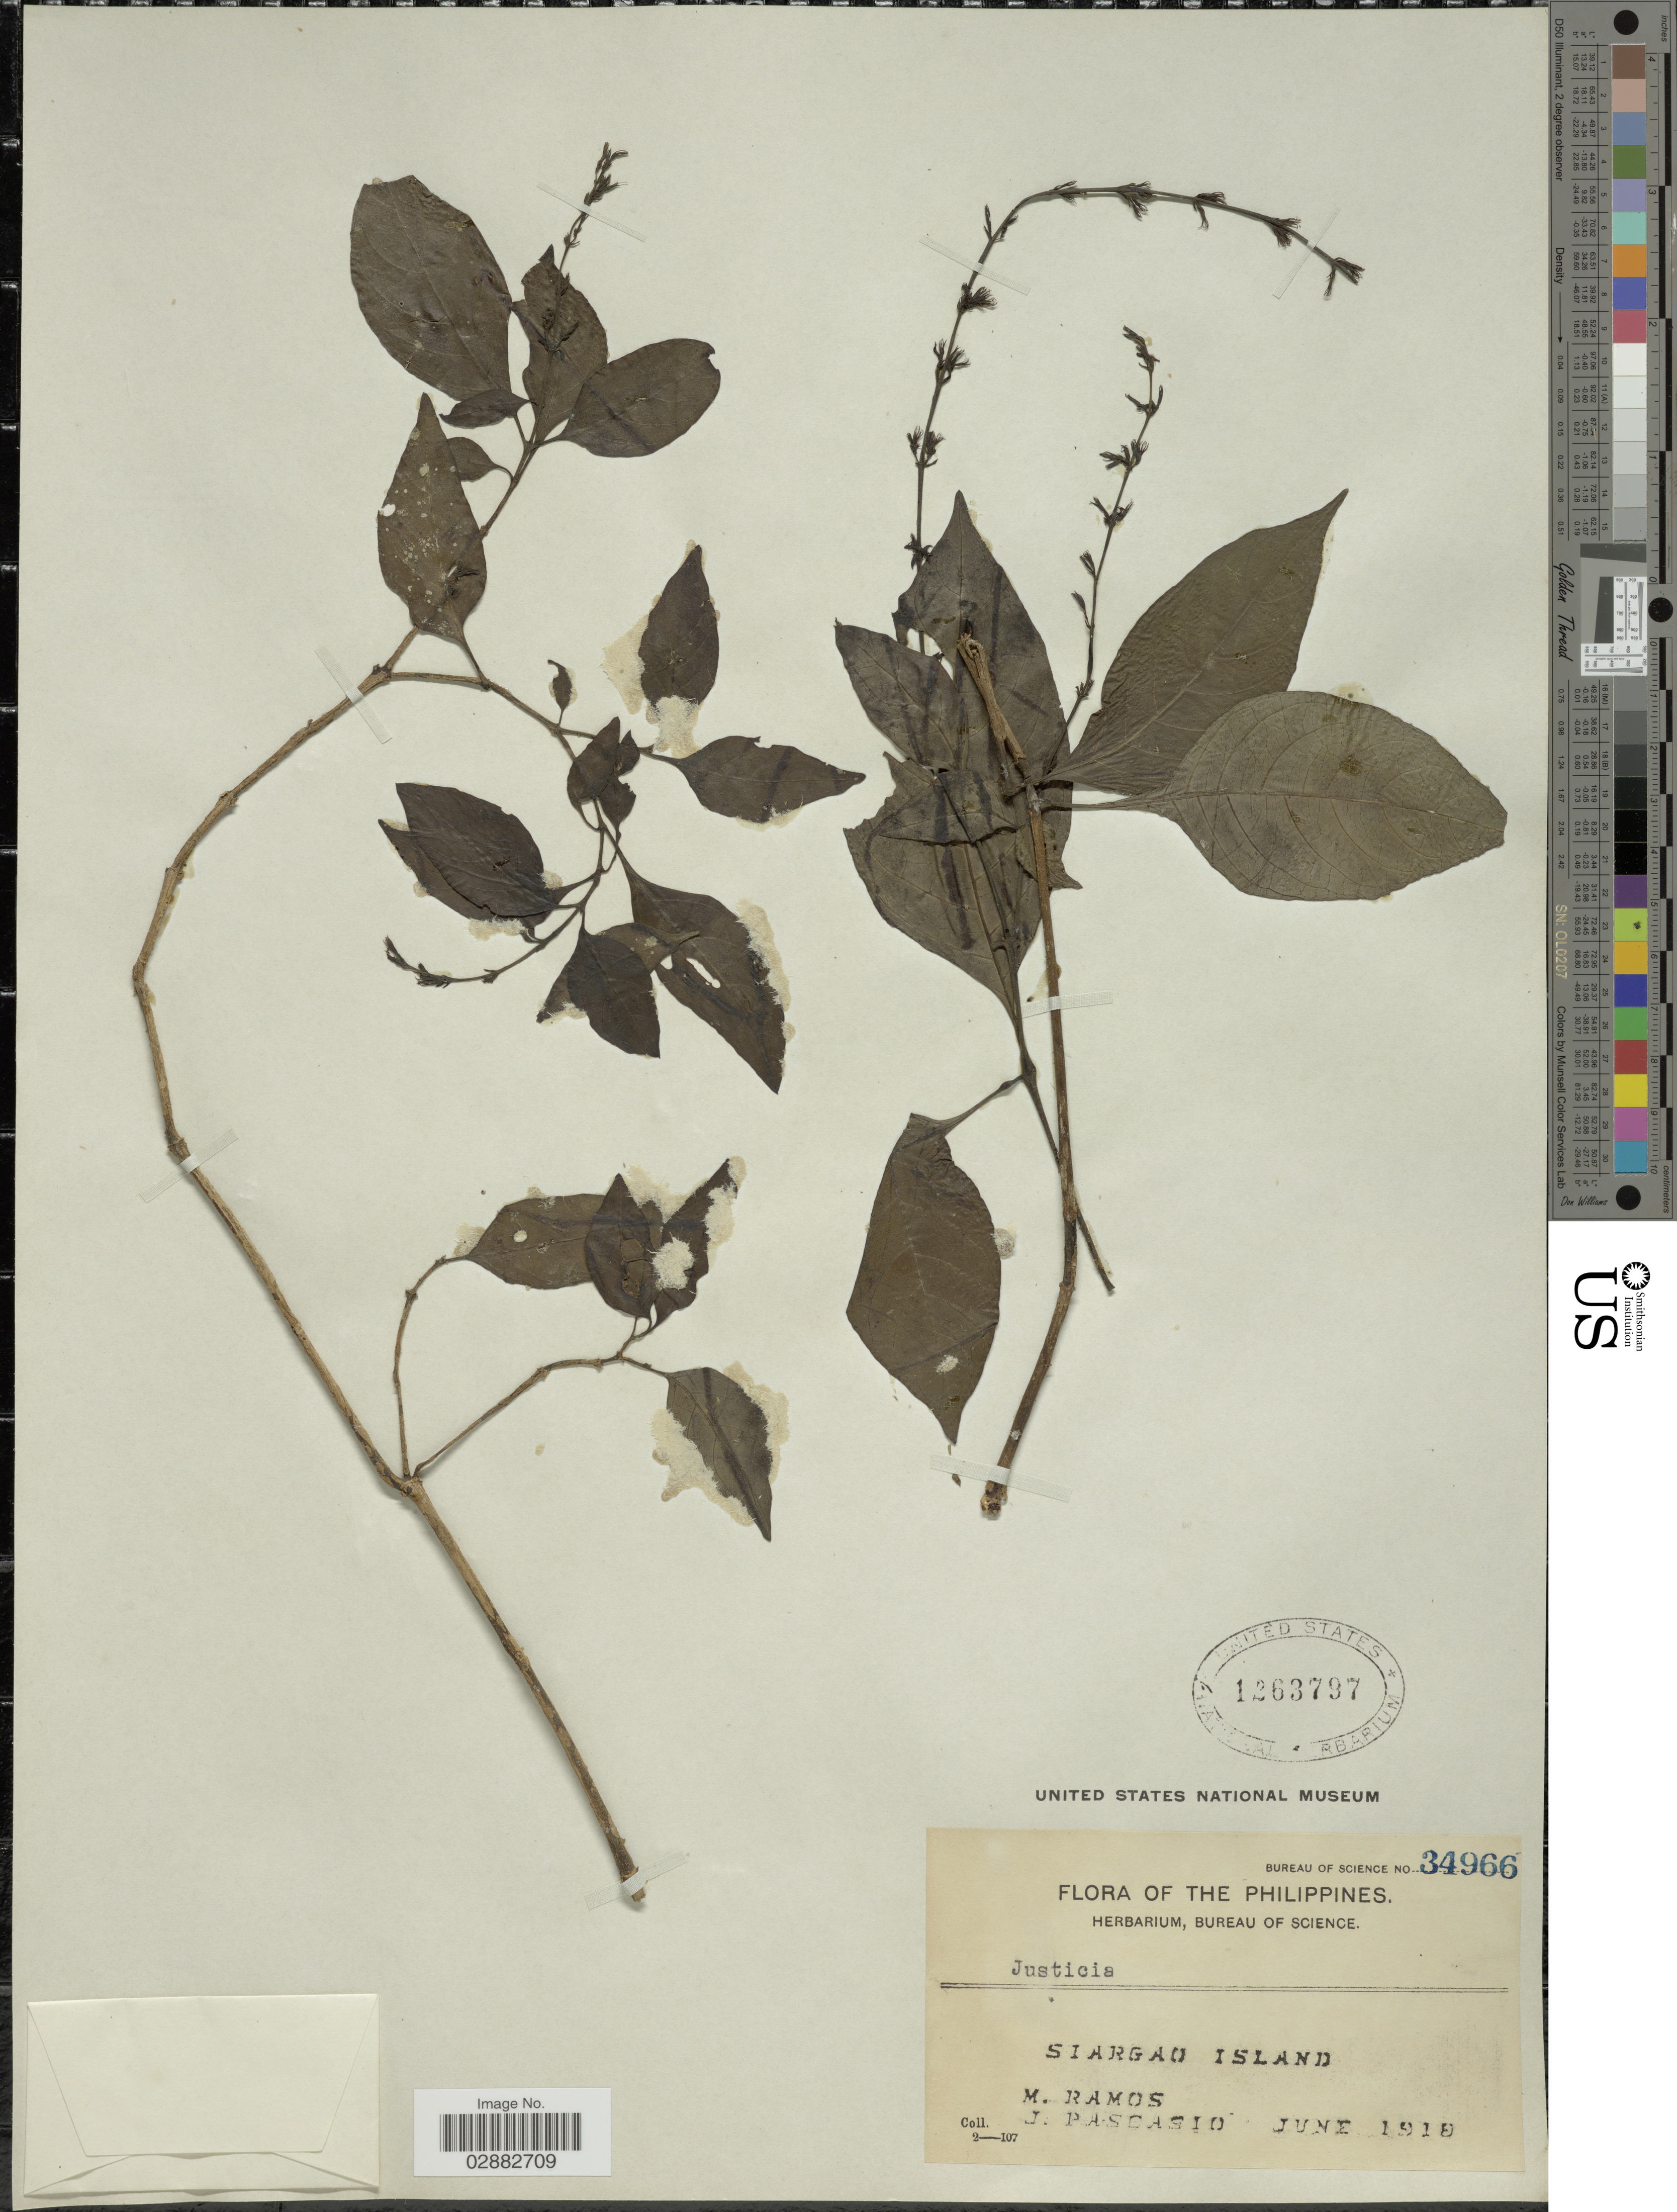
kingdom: Plantae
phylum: Tracheophyta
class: Magnoliopsida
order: Lamiales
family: Acanthaceae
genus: Justicia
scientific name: Justicia sp.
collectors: M. Ramos & J. Pascasio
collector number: Bureau of Science 34966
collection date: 1910-06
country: Philippines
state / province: Caraga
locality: Siargao Island.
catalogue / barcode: US 1263797